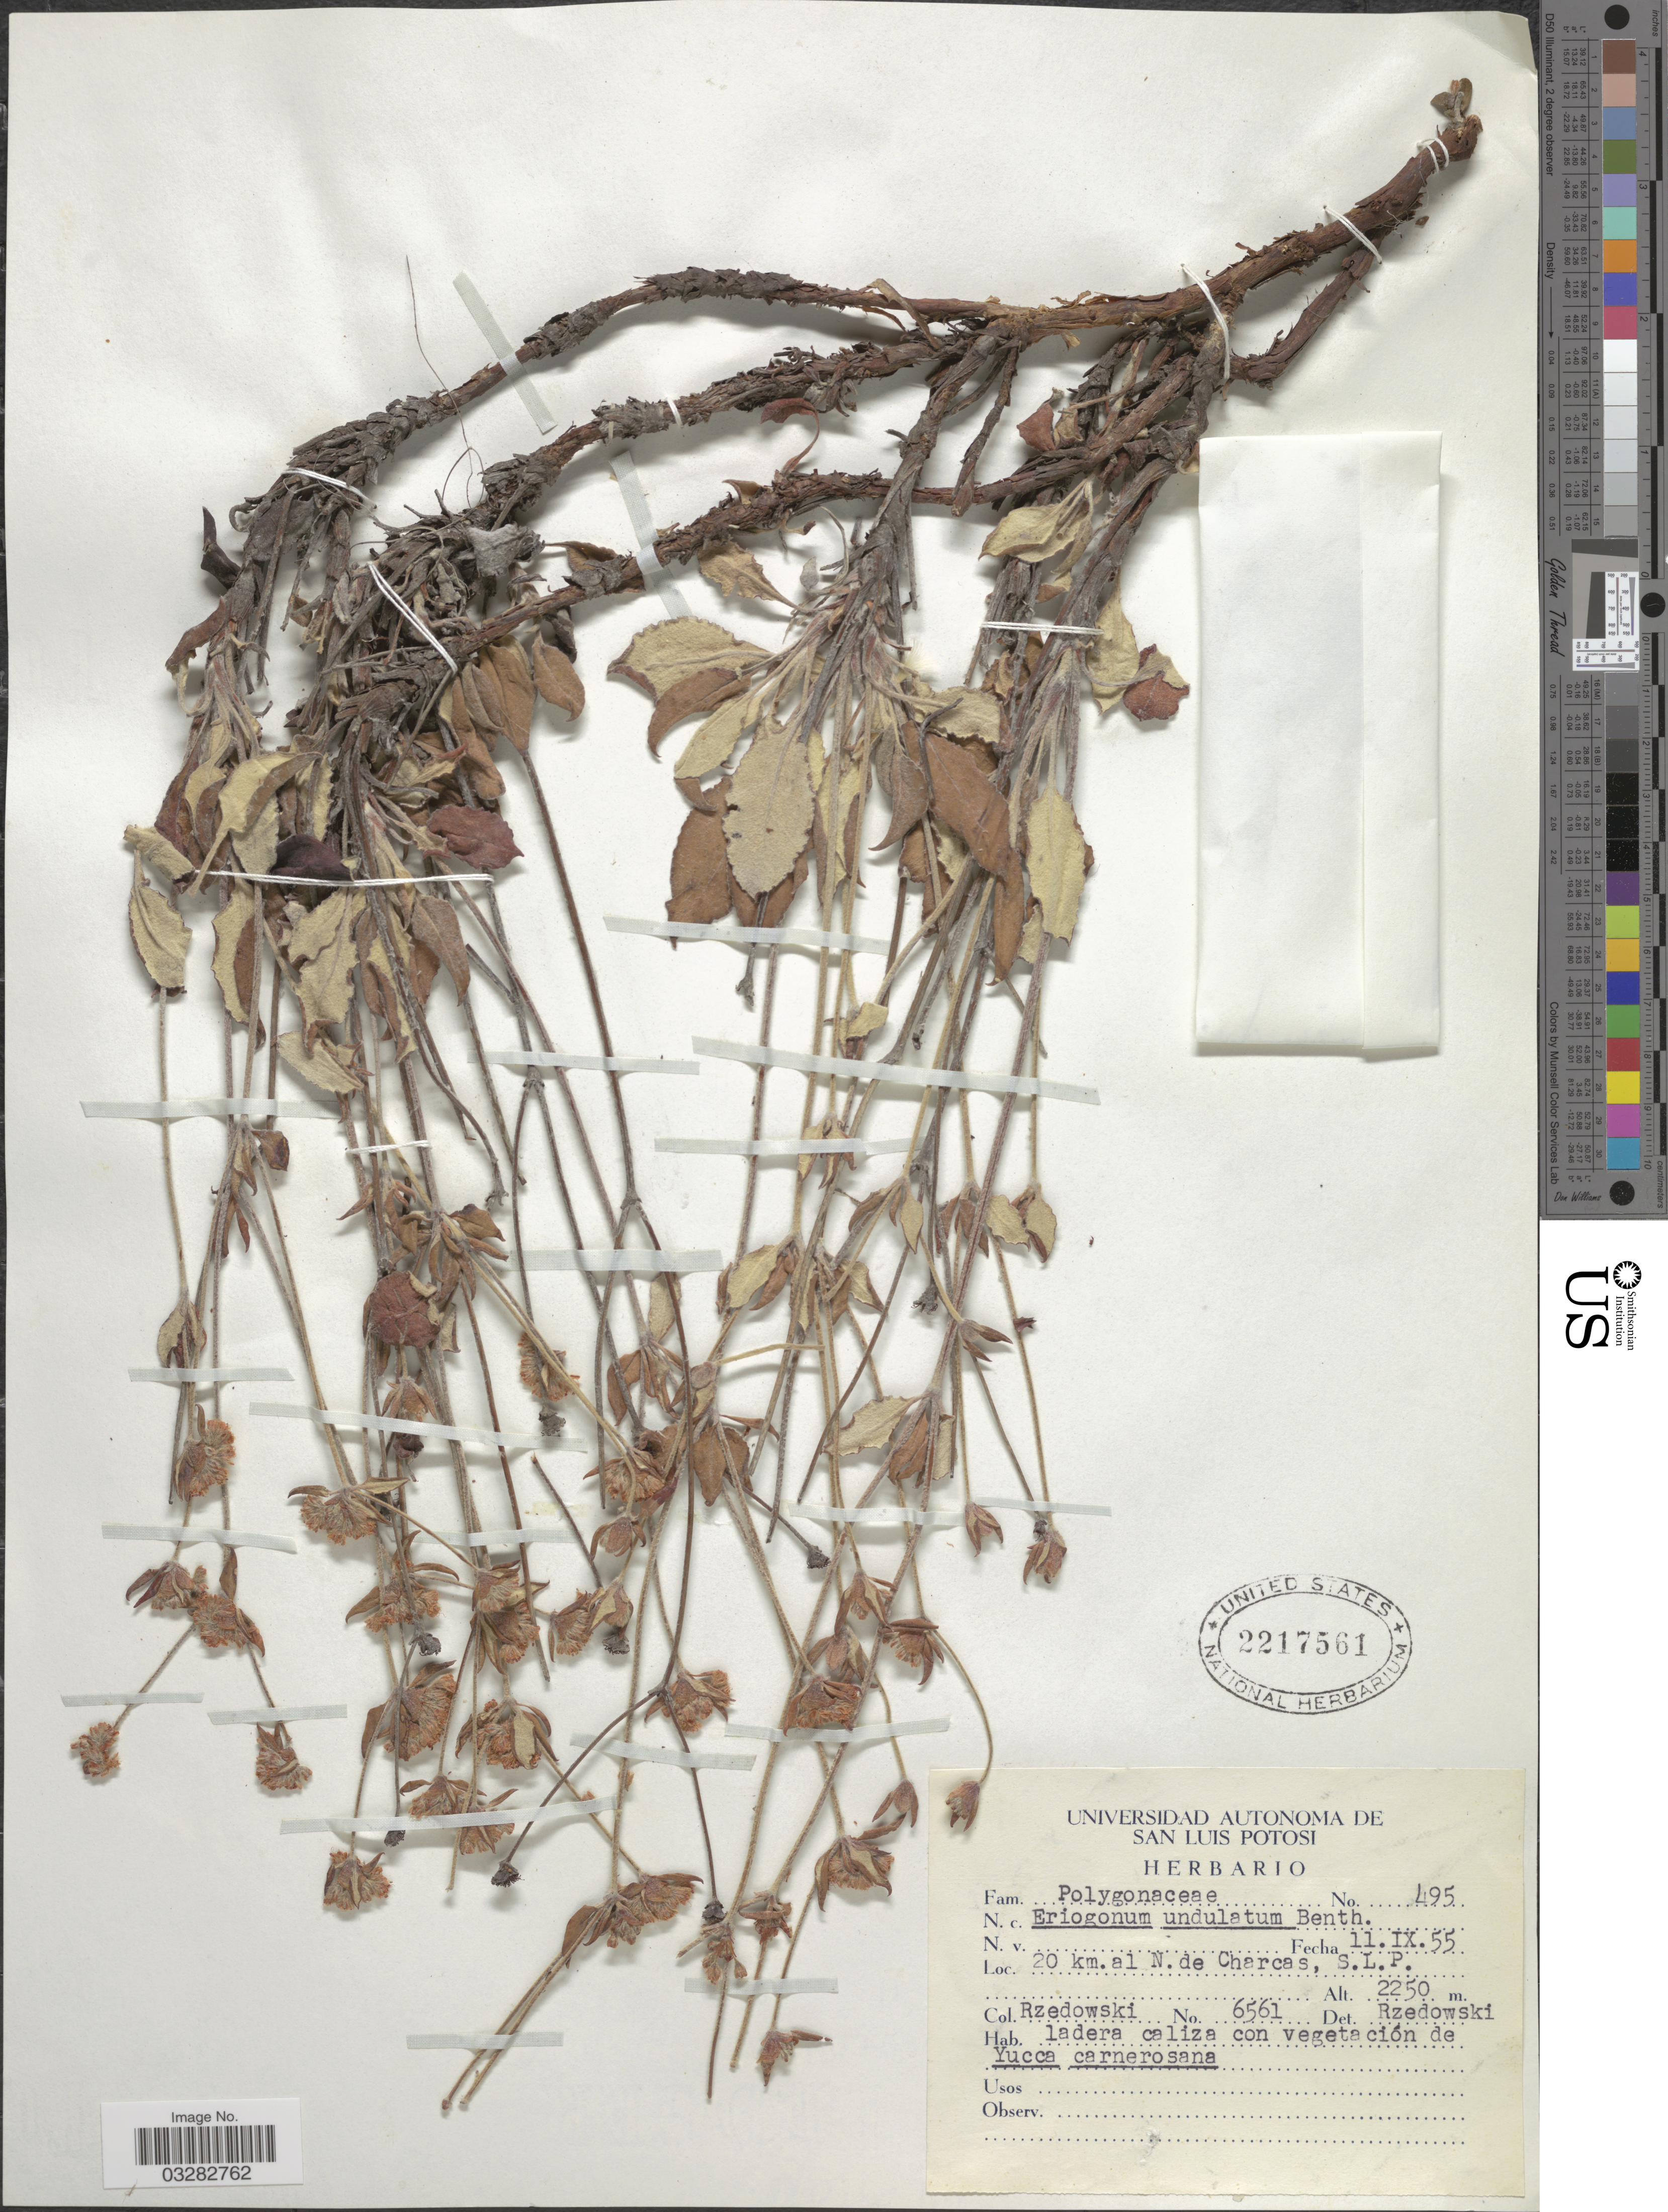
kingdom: Plantae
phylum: Tracheophyta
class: Magnoliopsida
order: Caryophyllales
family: Polygonaceae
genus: Eriogonum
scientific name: Eriogonum jamesii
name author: Benth.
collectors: Rzedowski, --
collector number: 6561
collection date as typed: Transcribed d/m/y: 11/9/55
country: Mexico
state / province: San Luis Potosí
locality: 20 km. al N. de Charcas.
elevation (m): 2250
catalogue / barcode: US 2217561